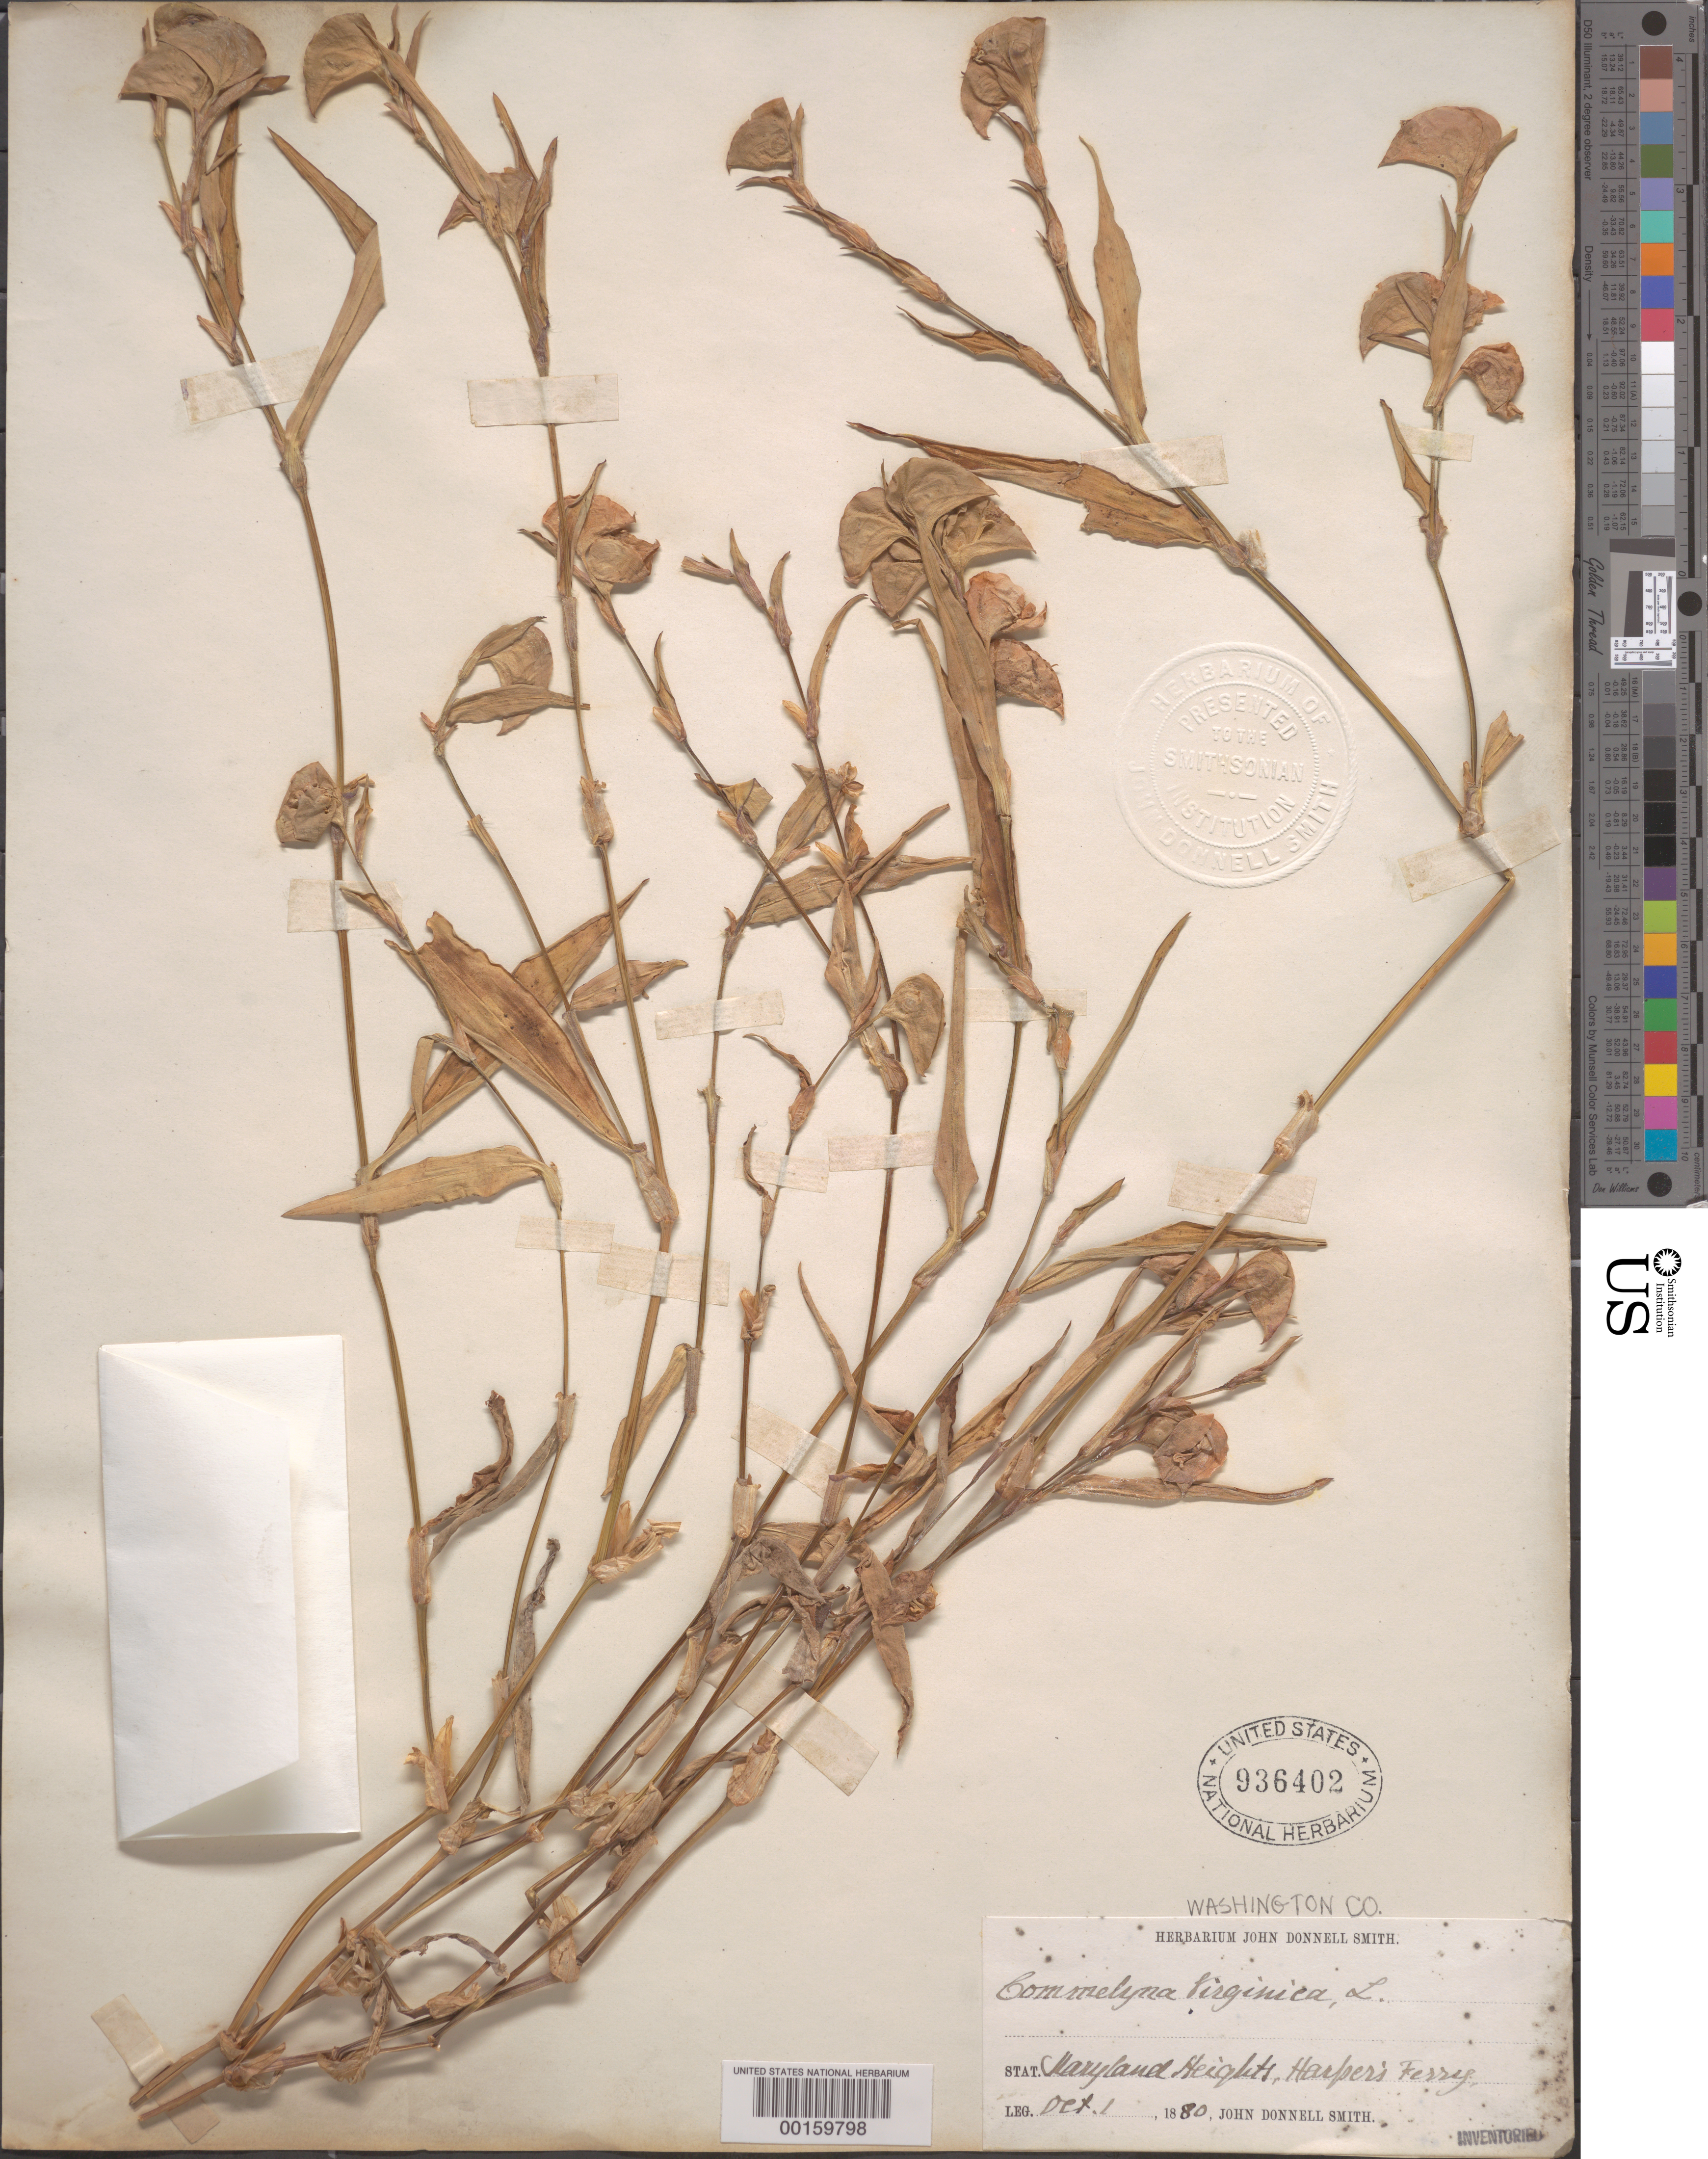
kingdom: Plantae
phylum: Tracheophyta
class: Liliopsida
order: Commelinales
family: Commelinaceae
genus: Commelina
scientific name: Commelina erecta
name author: L.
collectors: J. Donnell Smith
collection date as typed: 01 Oct 1880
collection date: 1880-10-01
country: United States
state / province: Maryland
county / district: Washington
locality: Maryland heights, harpers ferry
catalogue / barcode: US 936402